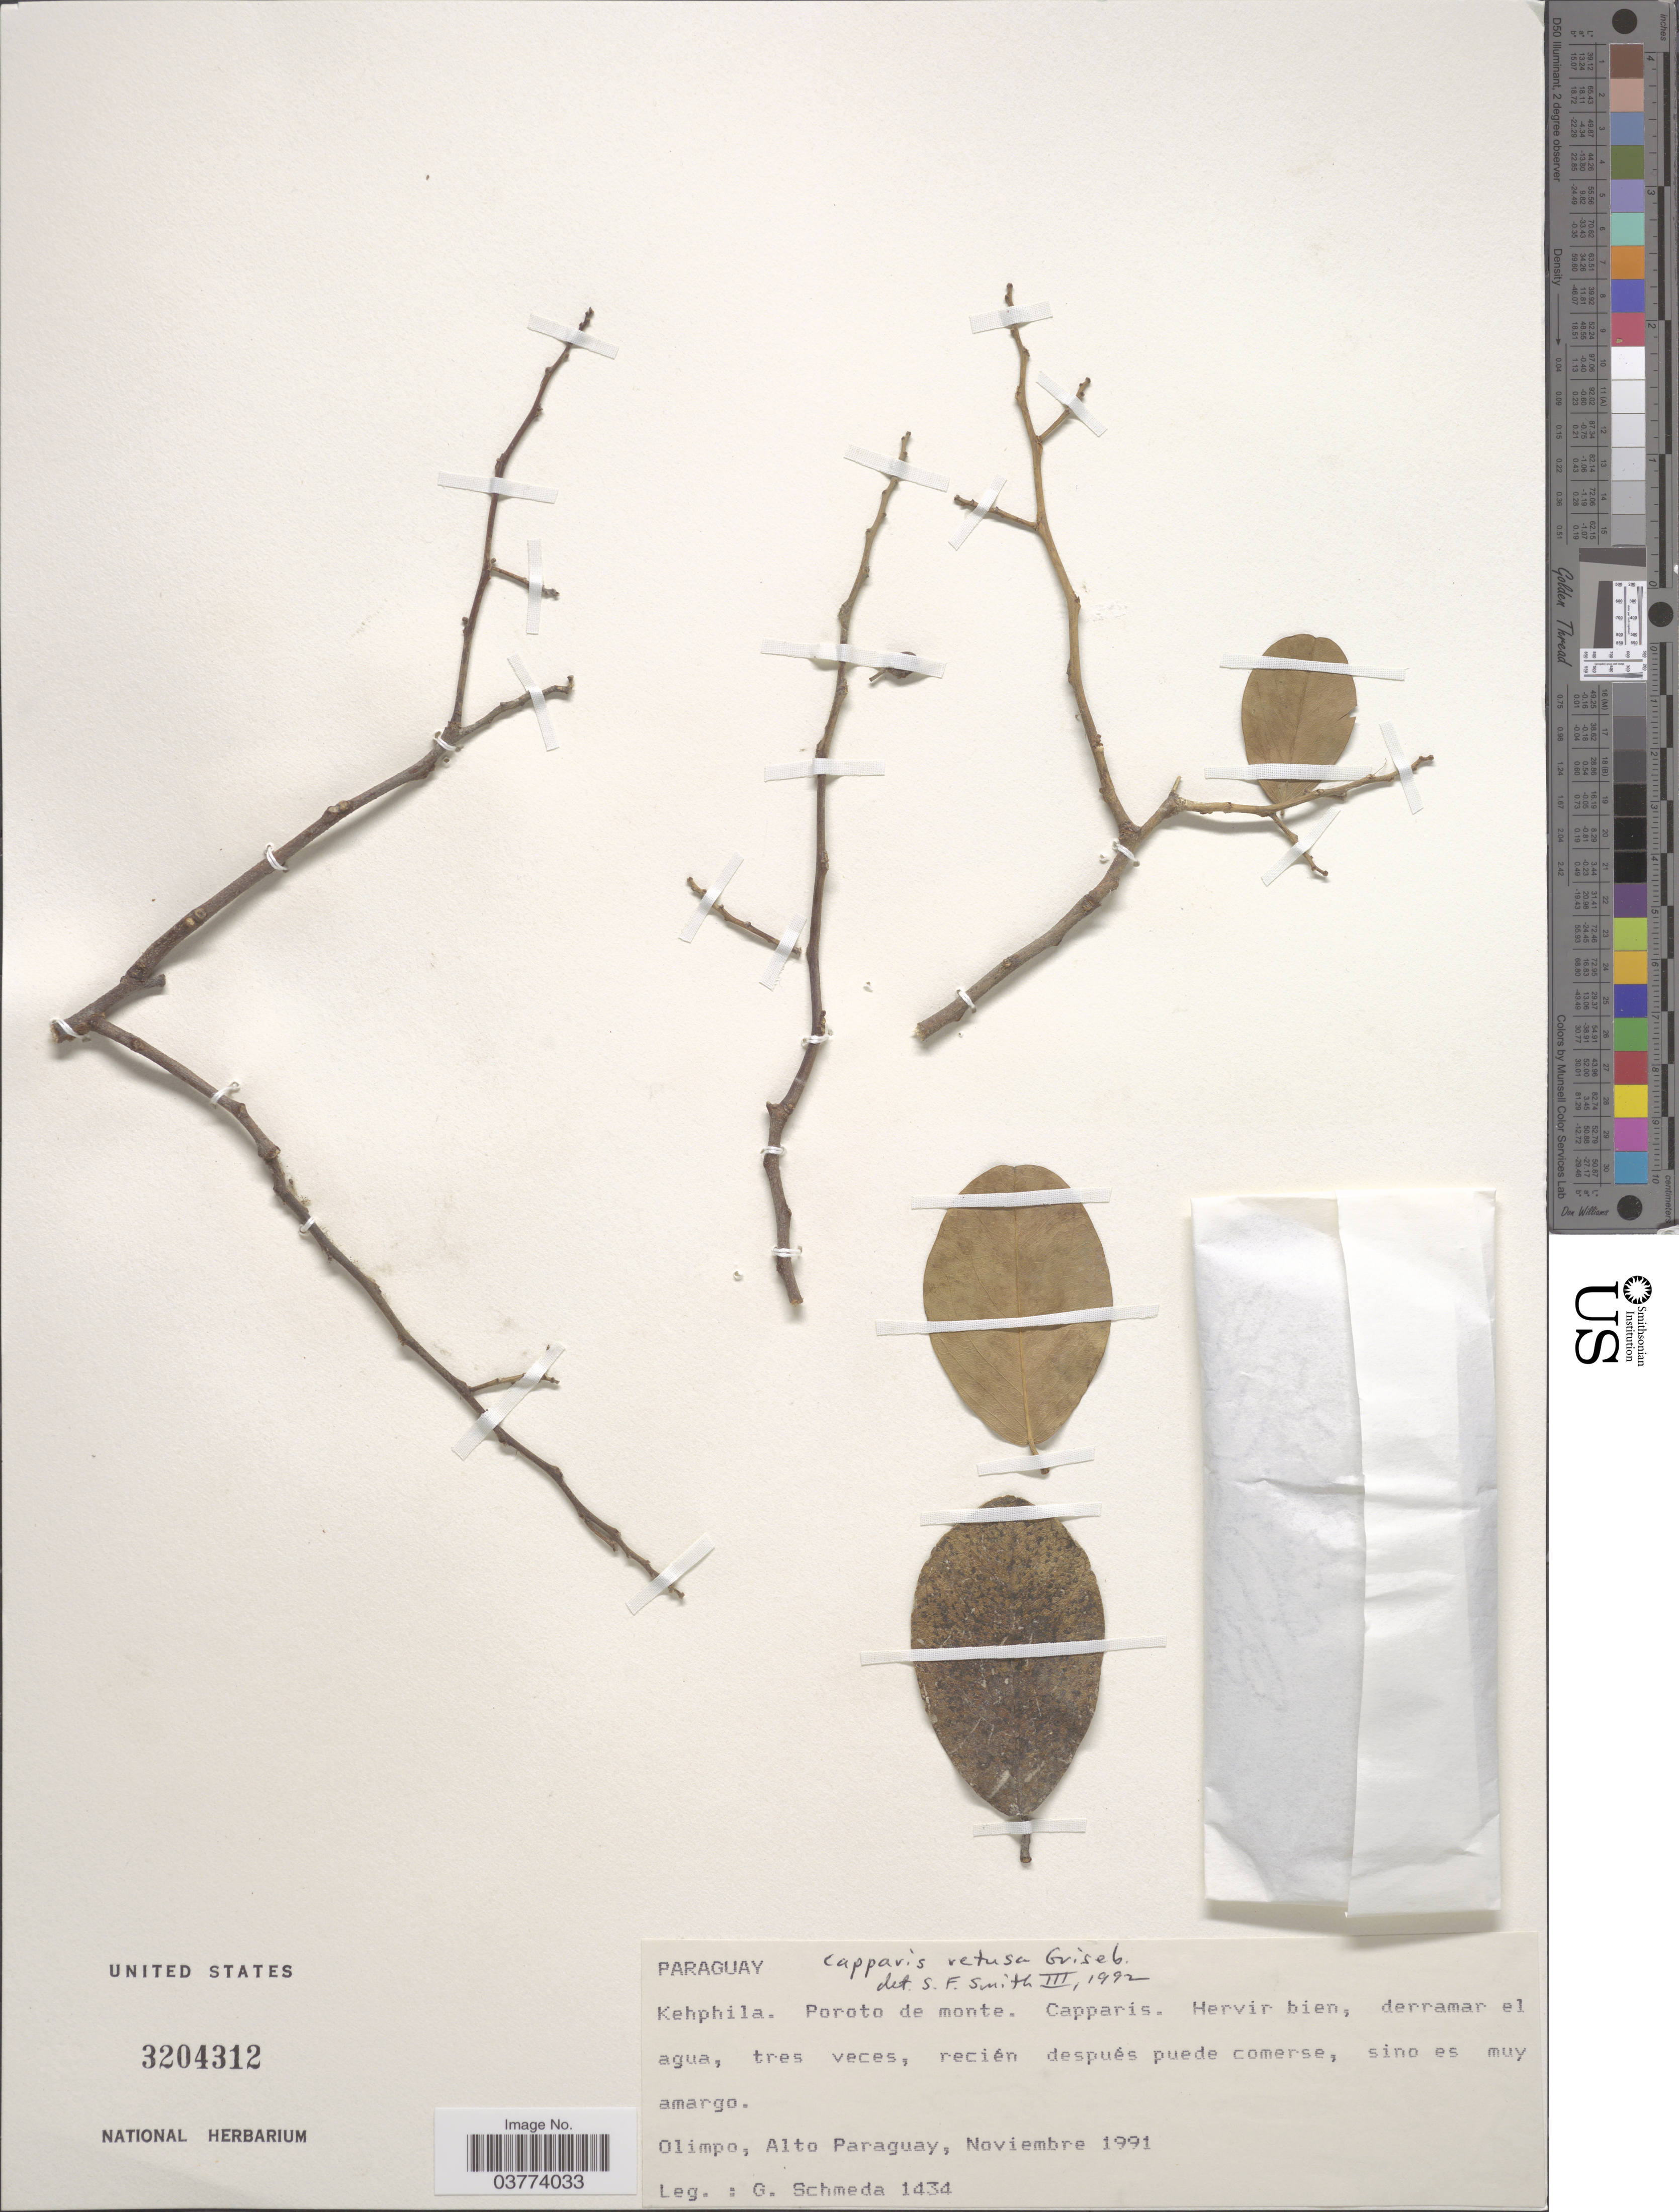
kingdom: Plantae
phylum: Tracheophyta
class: Magnoliopsida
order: Brassicales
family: Capparaceae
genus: Cynophalla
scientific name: Cynophalla retusa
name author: (Griseb.) Cornejo & Iltis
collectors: G. Schmeda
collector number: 1434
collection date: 1991-11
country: Paraguay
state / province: Alto Paraguay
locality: Olimpo.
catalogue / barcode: US 3204312